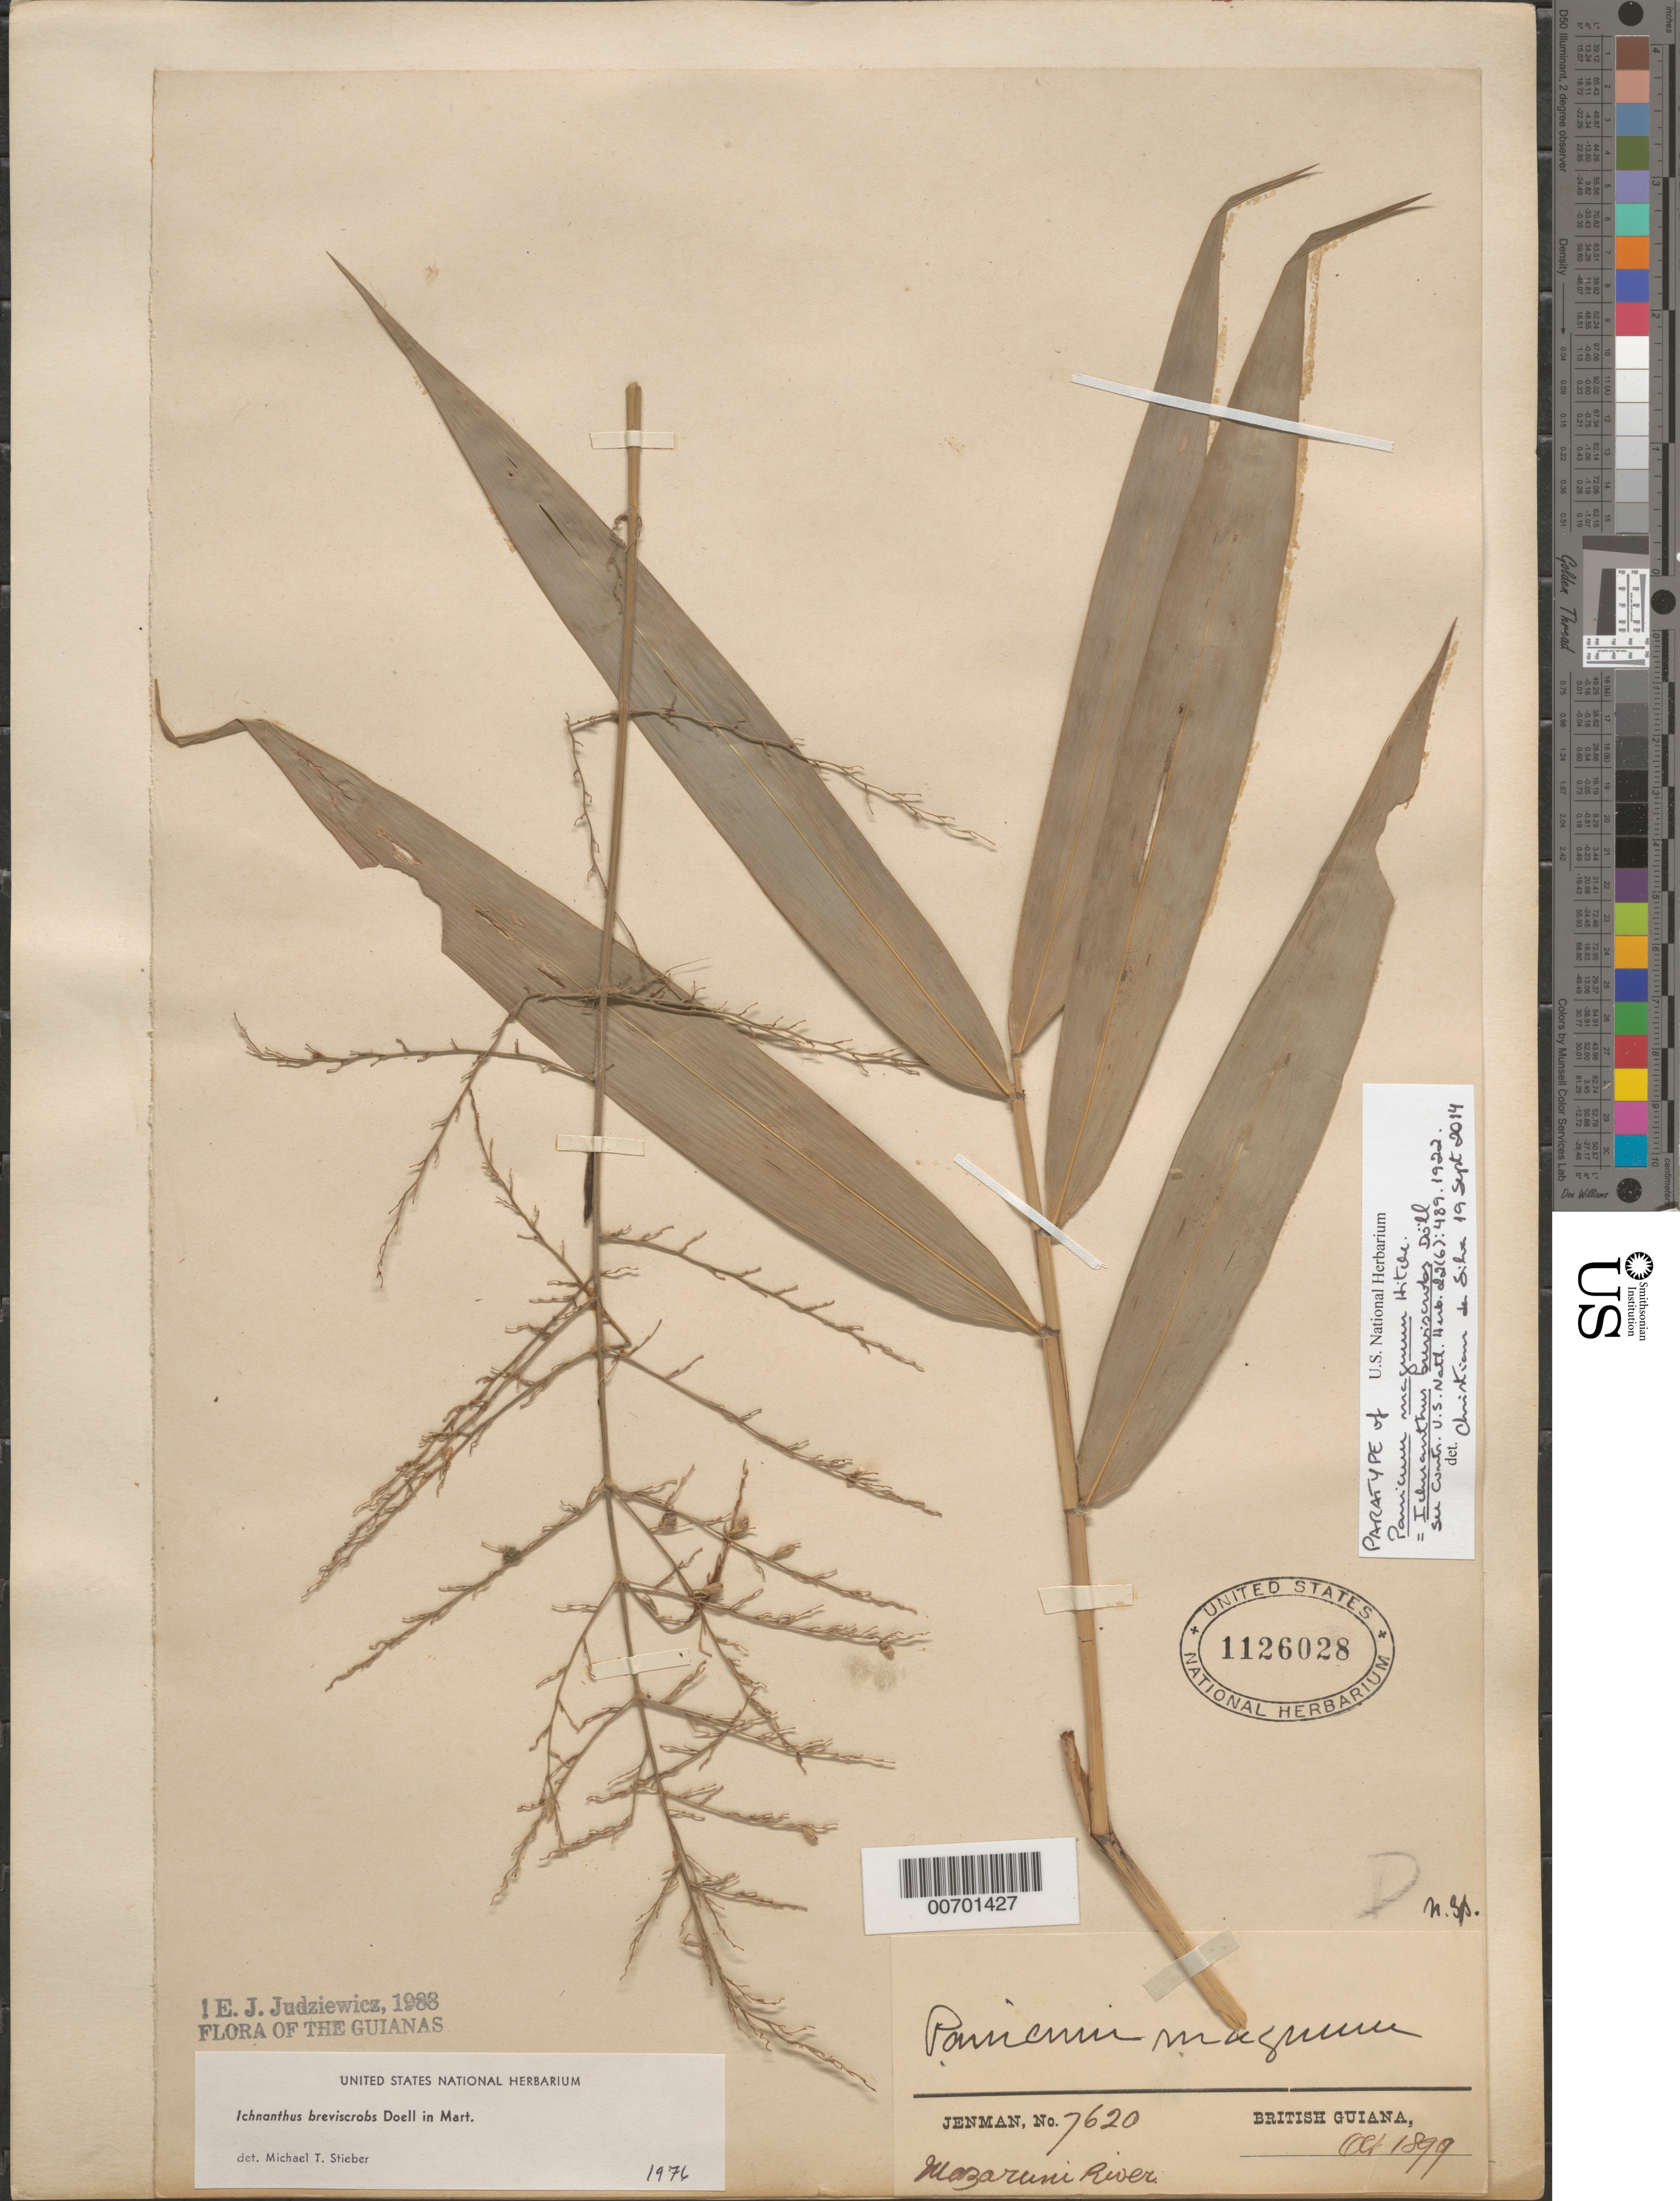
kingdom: Plantae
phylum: Tracheophyta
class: Liliopsida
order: Poales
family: Poaceae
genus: Ichnanthus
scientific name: Ichnanthus breviscrobs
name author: Döll in Mart.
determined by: Stieber, M. T.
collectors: G. S. Jenman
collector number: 7620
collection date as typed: October 1899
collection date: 1899-10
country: Guyana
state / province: Cuyuni-Mazaruni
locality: Mazaruni R.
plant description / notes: Paratype of Panicum magnum Hitchc.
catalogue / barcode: US 1126028